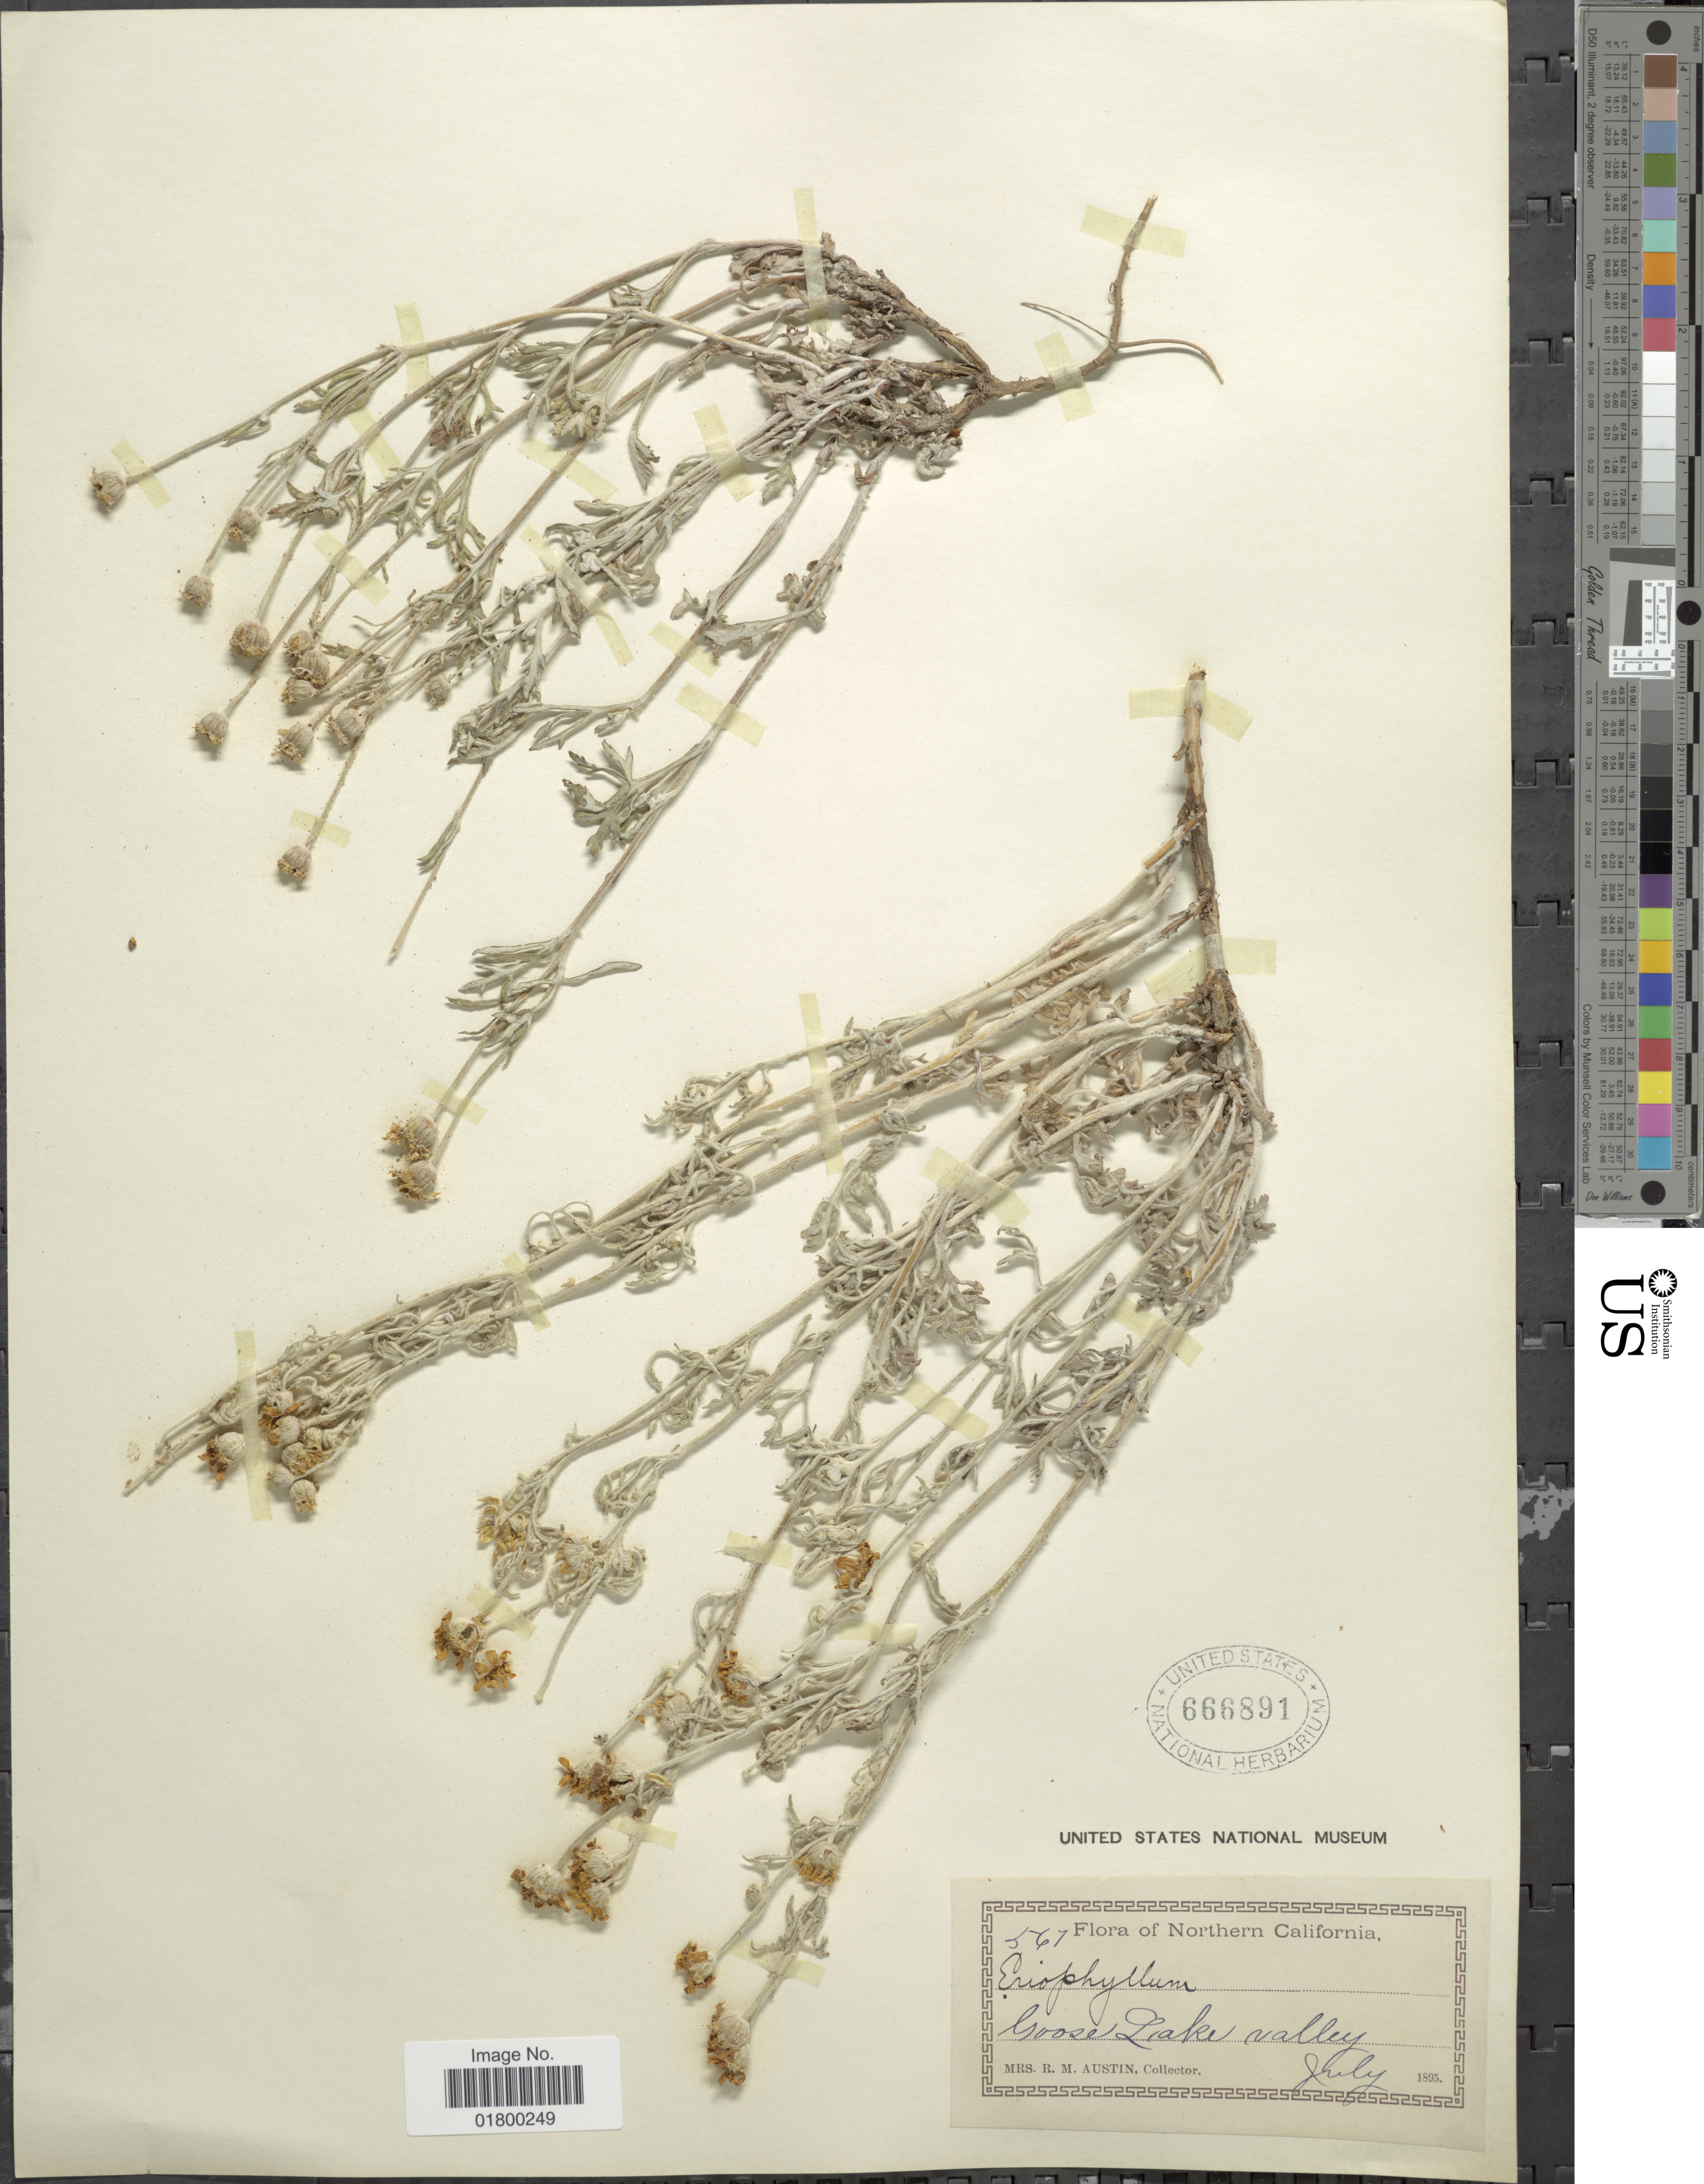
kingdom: Plantae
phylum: Tracheophyta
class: Magnoliopsida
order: Asterales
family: Asteraceae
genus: Eriophyllum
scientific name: Eriophyllum lanatum var. achillioides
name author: (DC.) Jeps.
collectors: R. Austin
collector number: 567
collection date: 1895-07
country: United States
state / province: California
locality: Northern California, Goose Lake Valley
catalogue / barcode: US 666891